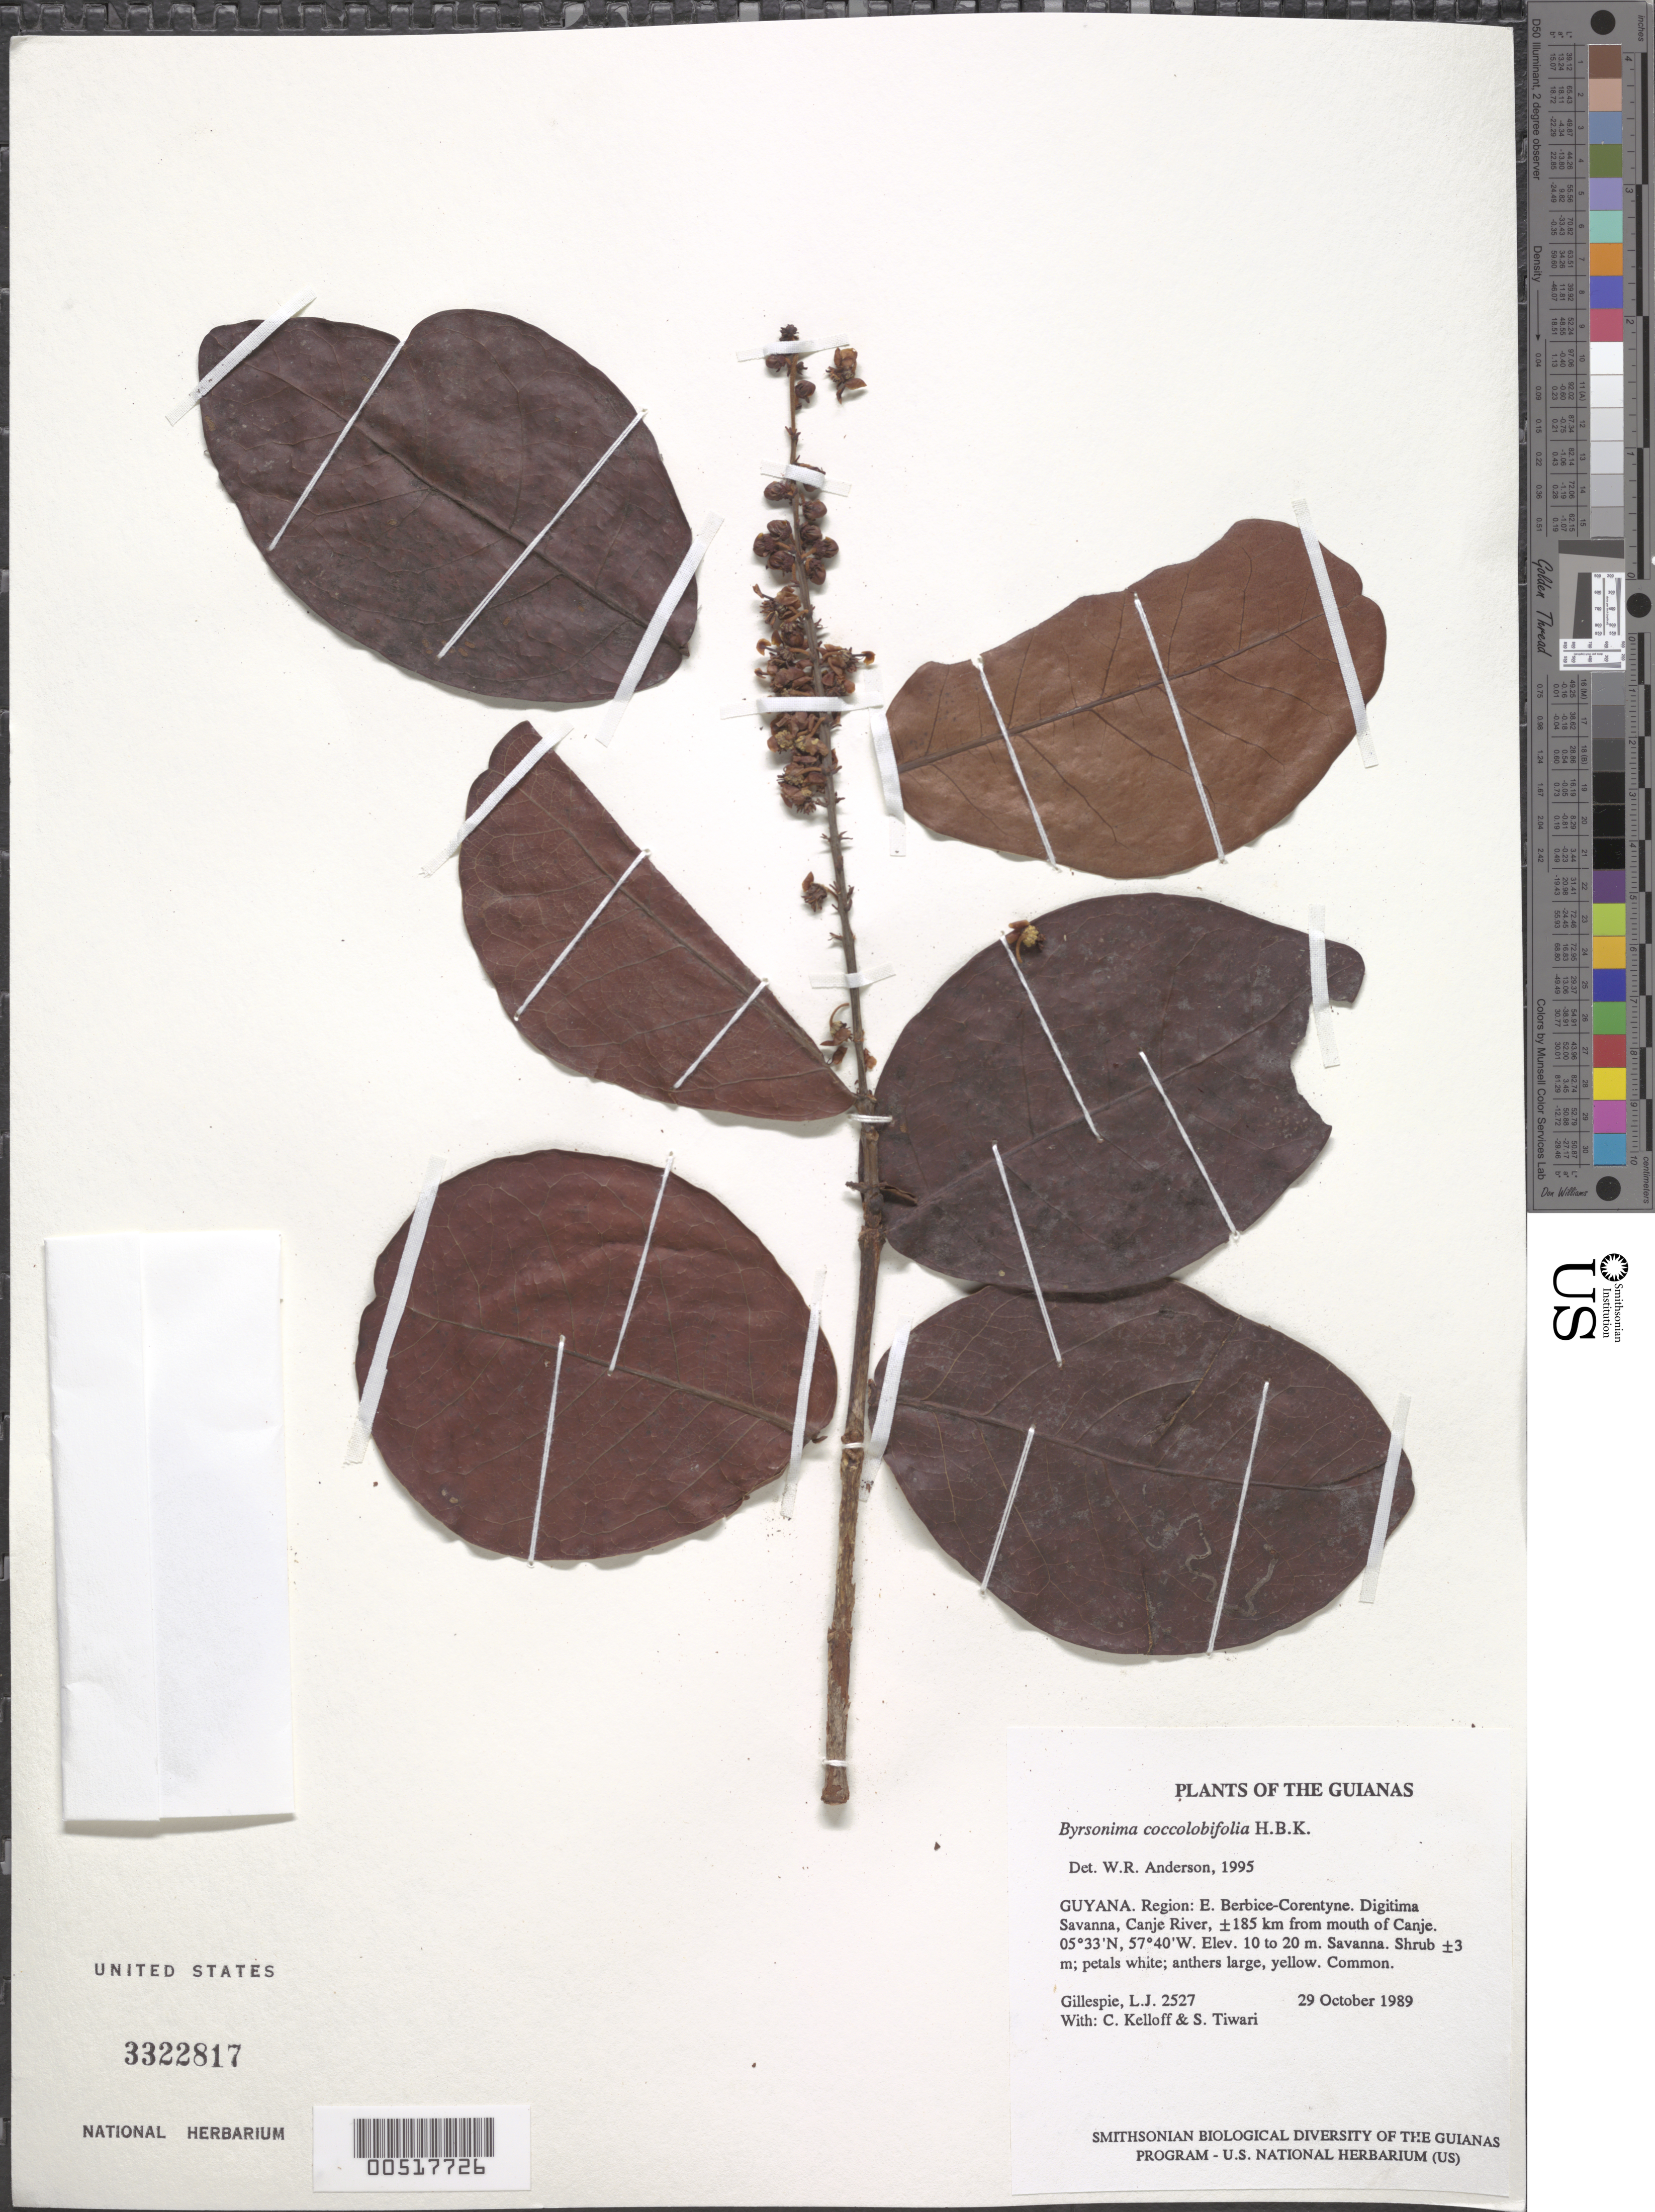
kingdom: Plantae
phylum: Tracheophyta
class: Magnoliopsida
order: Malpighiales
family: Malpighiaceae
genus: Byrsonima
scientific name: Byrsonima coccolobifolia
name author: Kunth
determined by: Anderson, W. R., (MICH), University of Michigan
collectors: L. J. Gillespie, C. L. Kelloff & S. Tiwari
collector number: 2527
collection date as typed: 30 October 1989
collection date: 1989-10-30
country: Guyana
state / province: E. Berbice-Corentyne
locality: Digitima Savanna, Canje River, ±185 km from mouth of Canje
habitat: Savanna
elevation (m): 10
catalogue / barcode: US 3322817